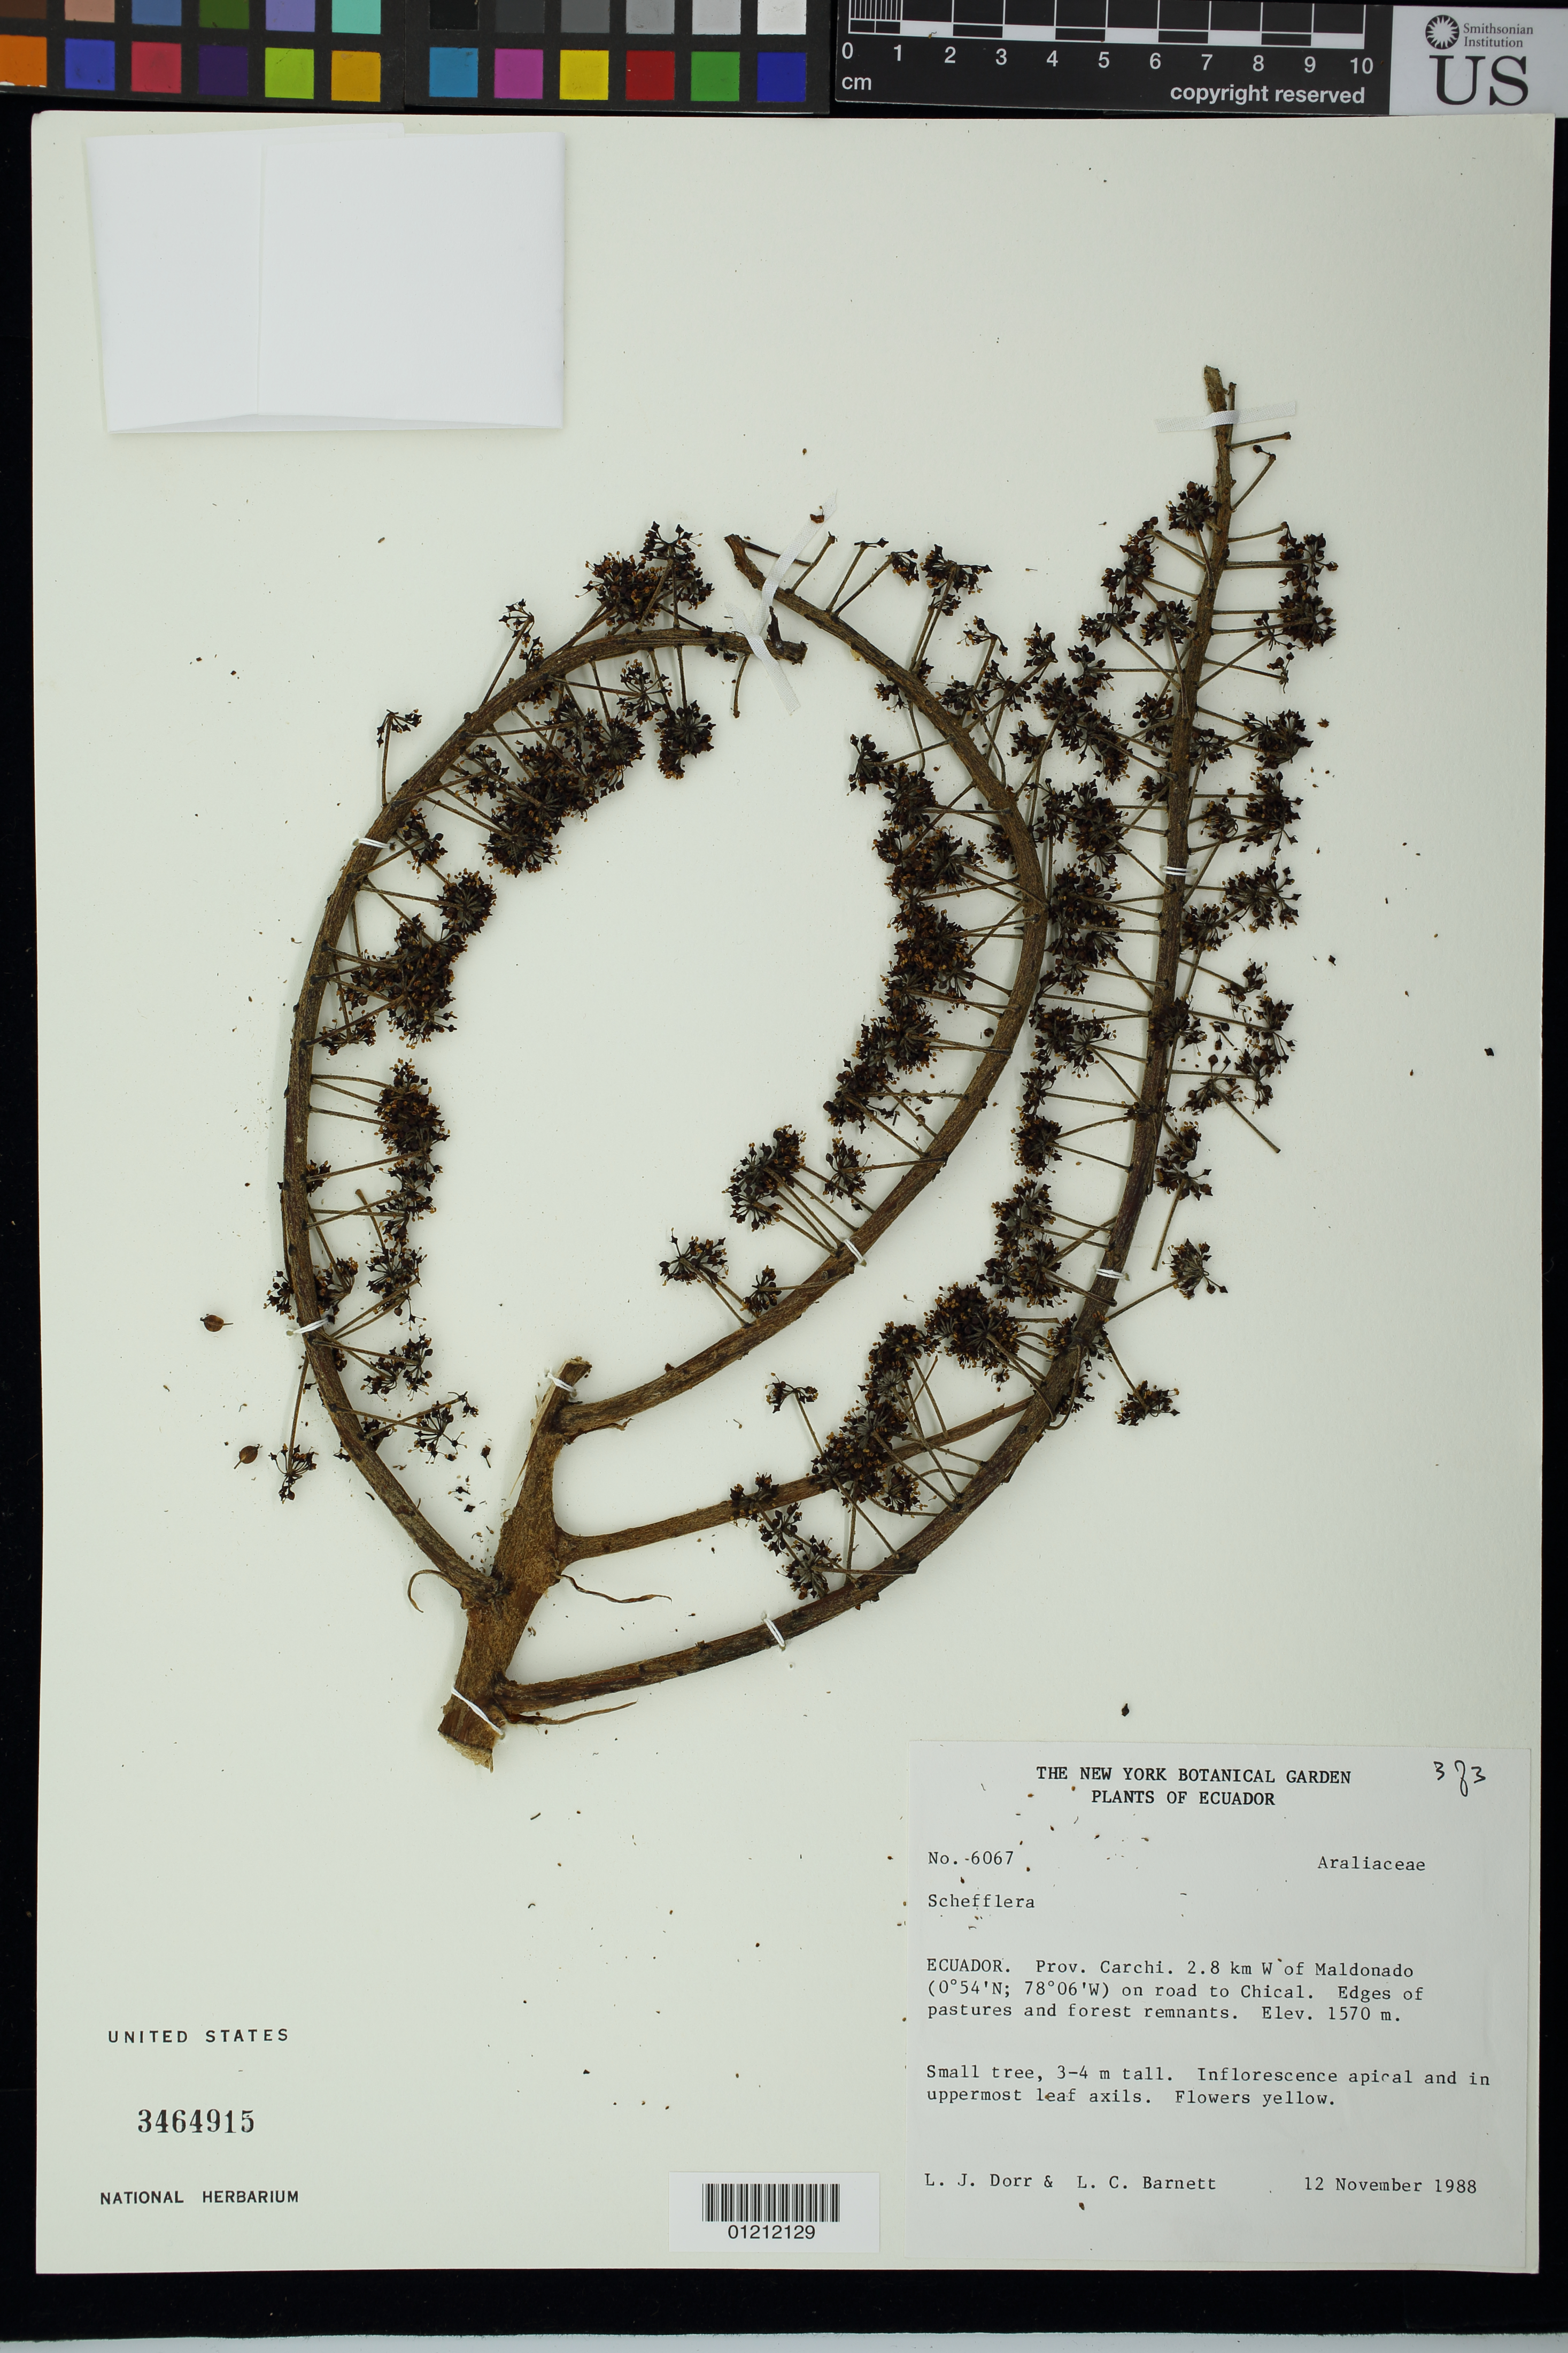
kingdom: Plantae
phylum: Tracheophyta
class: Magnoliopsida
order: Apiales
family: Araliaceae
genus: Schefflera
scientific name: Schefflera sp.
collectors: L. J. Dorr & L. C. Barnett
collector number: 6067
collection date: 1988-11-21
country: Ecuador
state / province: Carchi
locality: Prov. Carchi. 2.8 km W of Maldonado on road to Chical.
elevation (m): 1570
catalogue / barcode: US 3464915